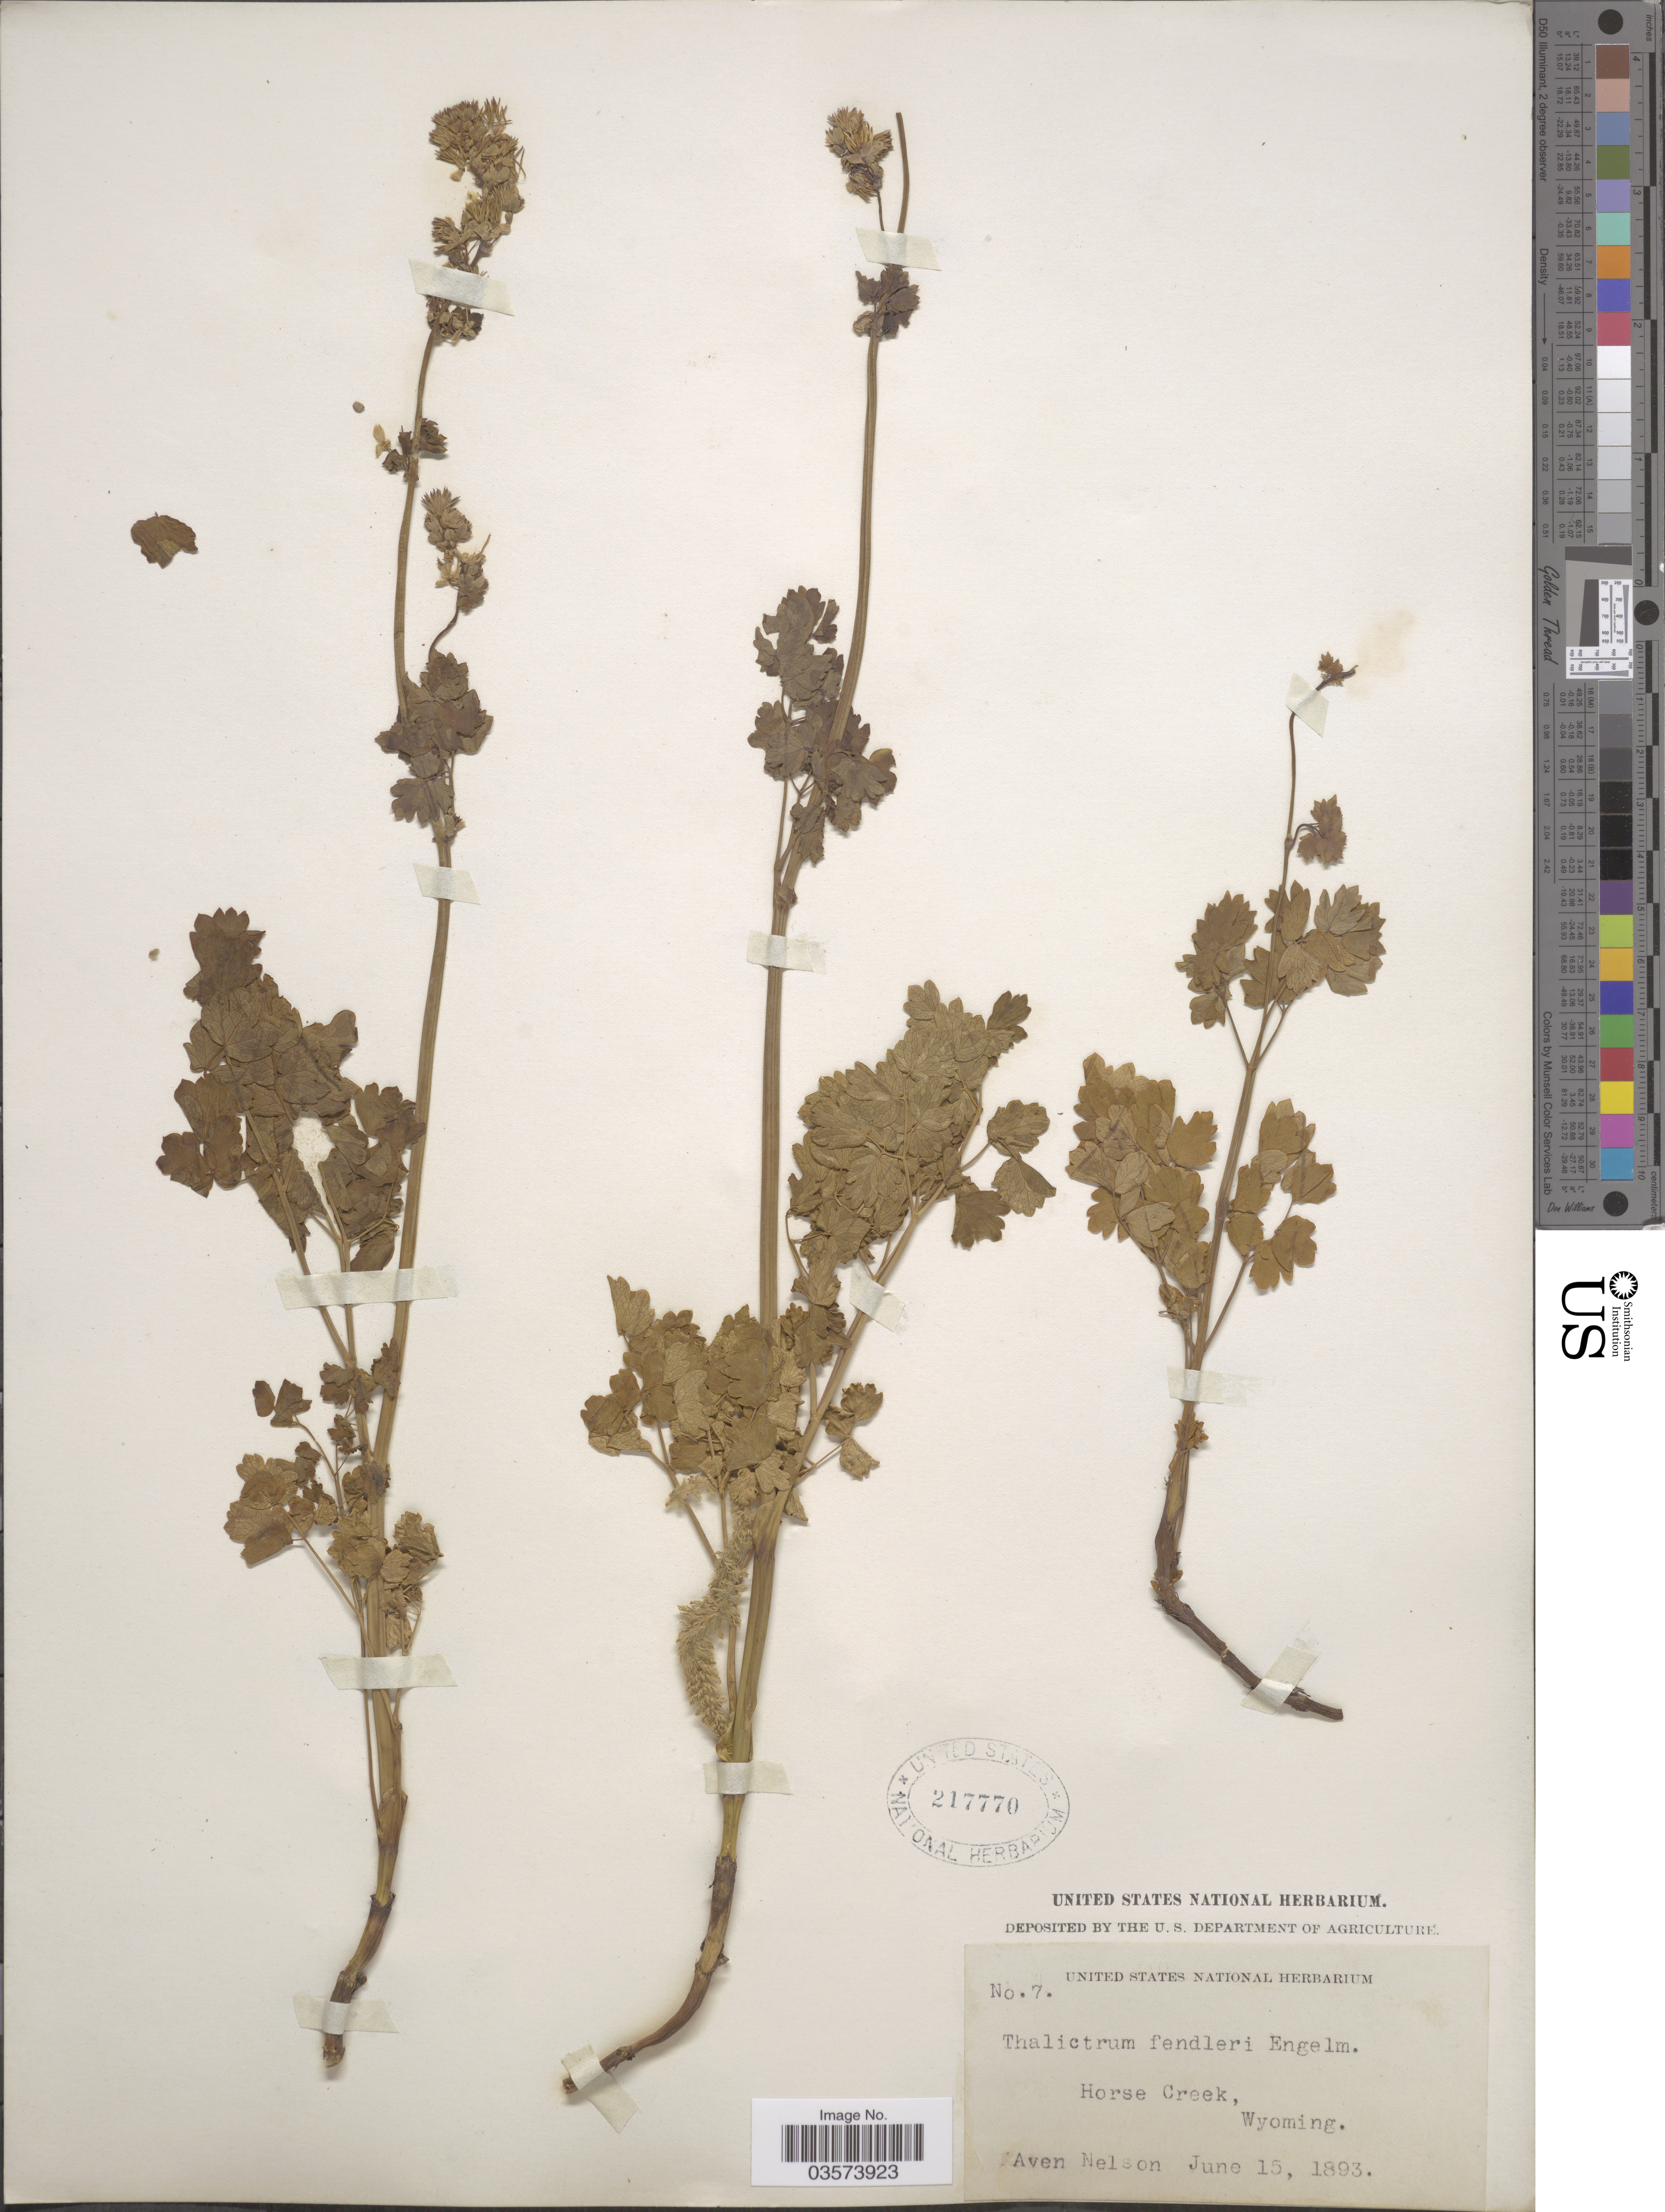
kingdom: Plantae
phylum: Tracheophyta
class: Magnoliopsida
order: Ranunculales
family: Ranunculaceae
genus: Thalictrum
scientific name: Thalictrum fendleri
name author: Engelm. ex A. Gray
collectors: A. Nelson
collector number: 7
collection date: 1893-06-15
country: United States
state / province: Wyoming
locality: Horse Creek.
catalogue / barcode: US 217770